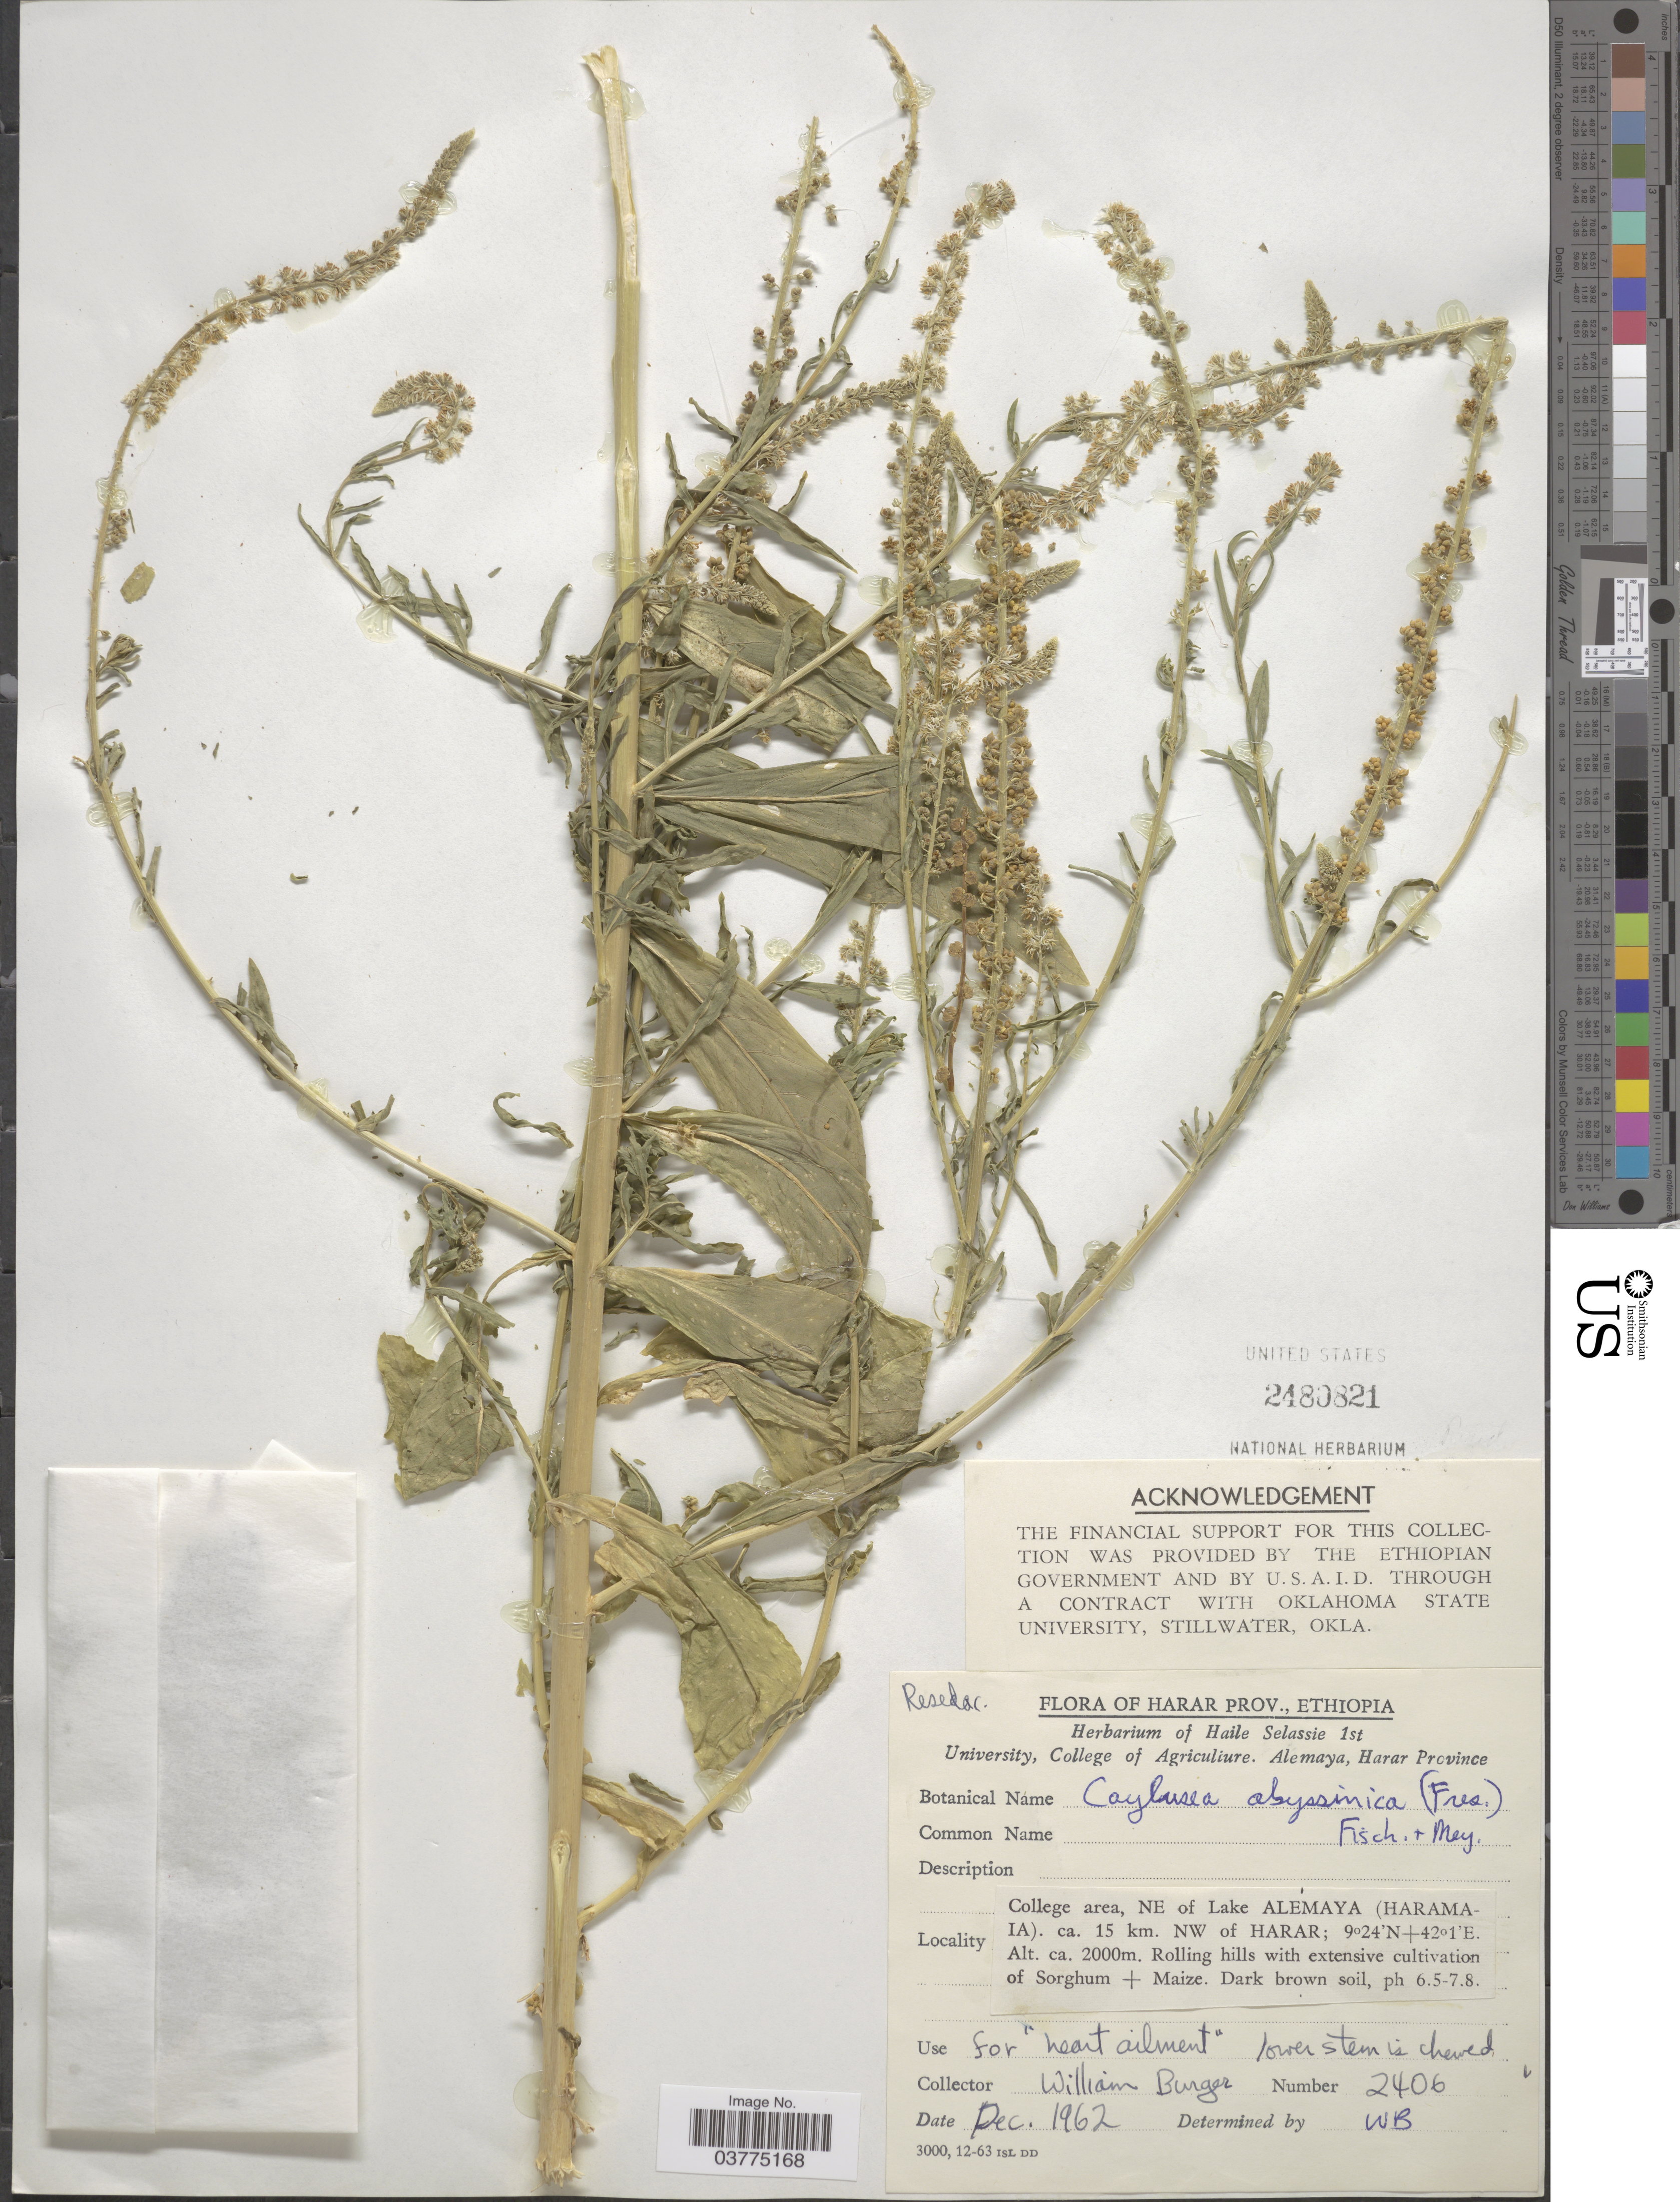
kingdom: Plantae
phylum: Tracheophyta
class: Magnoliopsida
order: Brassicales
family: Resedaceae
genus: Caylusea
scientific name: Caylusea abyssinica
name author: (Fresen.) Fisch. & C.A. Mey.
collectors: W. Burger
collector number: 2406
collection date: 1962-12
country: Ethiopia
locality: Harar Prov. College area, NE of Lake Alemaya (Haramaia). ca. 15 km. NW of Harar. Rolling hills with extensive cultivation of Sorghum + Maize.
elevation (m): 2000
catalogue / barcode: US 2480821